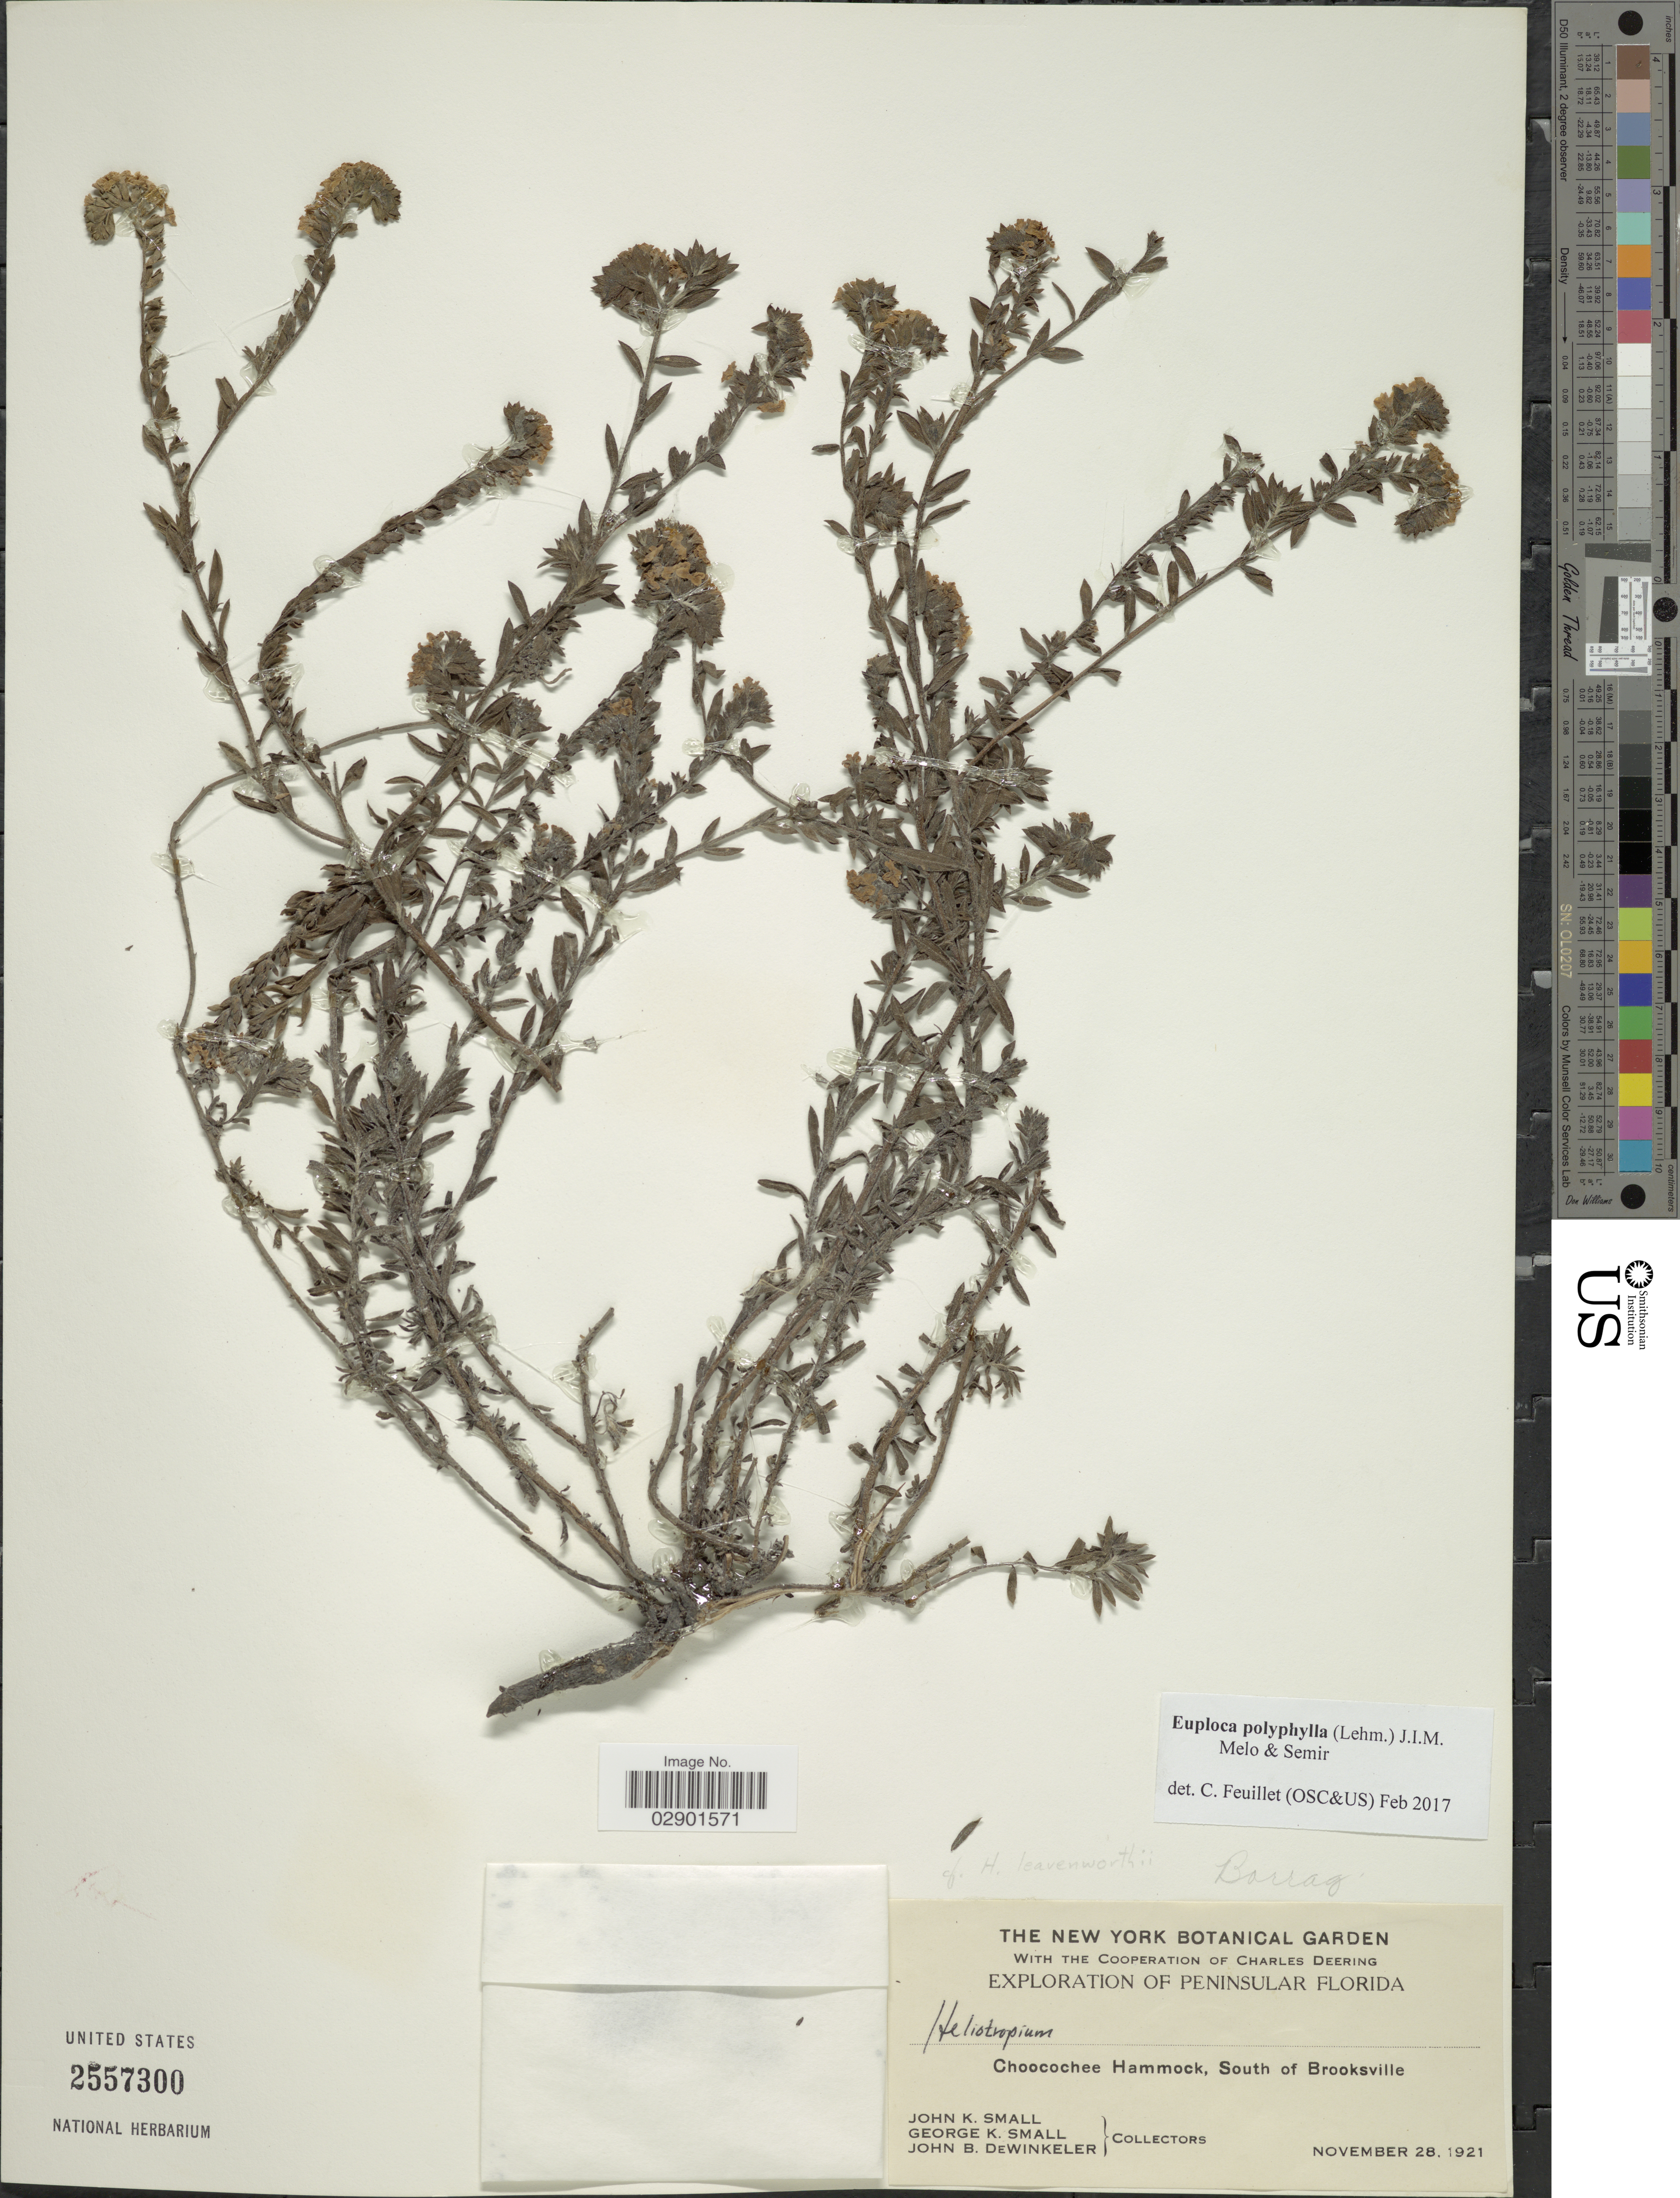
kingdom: Plantae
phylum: Tracheophyta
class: Magnoliopsida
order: Boraginales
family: Heliotropiaceae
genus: Euploca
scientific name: Euploca polyphylla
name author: (Lehm.) J.I.M. Melo & Semir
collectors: J. K. Small, G. K. Small & J. B. Dewinkeler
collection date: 1921-11-28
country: United States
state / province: Florida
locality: Choocochee Hammock, South of Brooksville.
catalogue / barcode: US 2557300